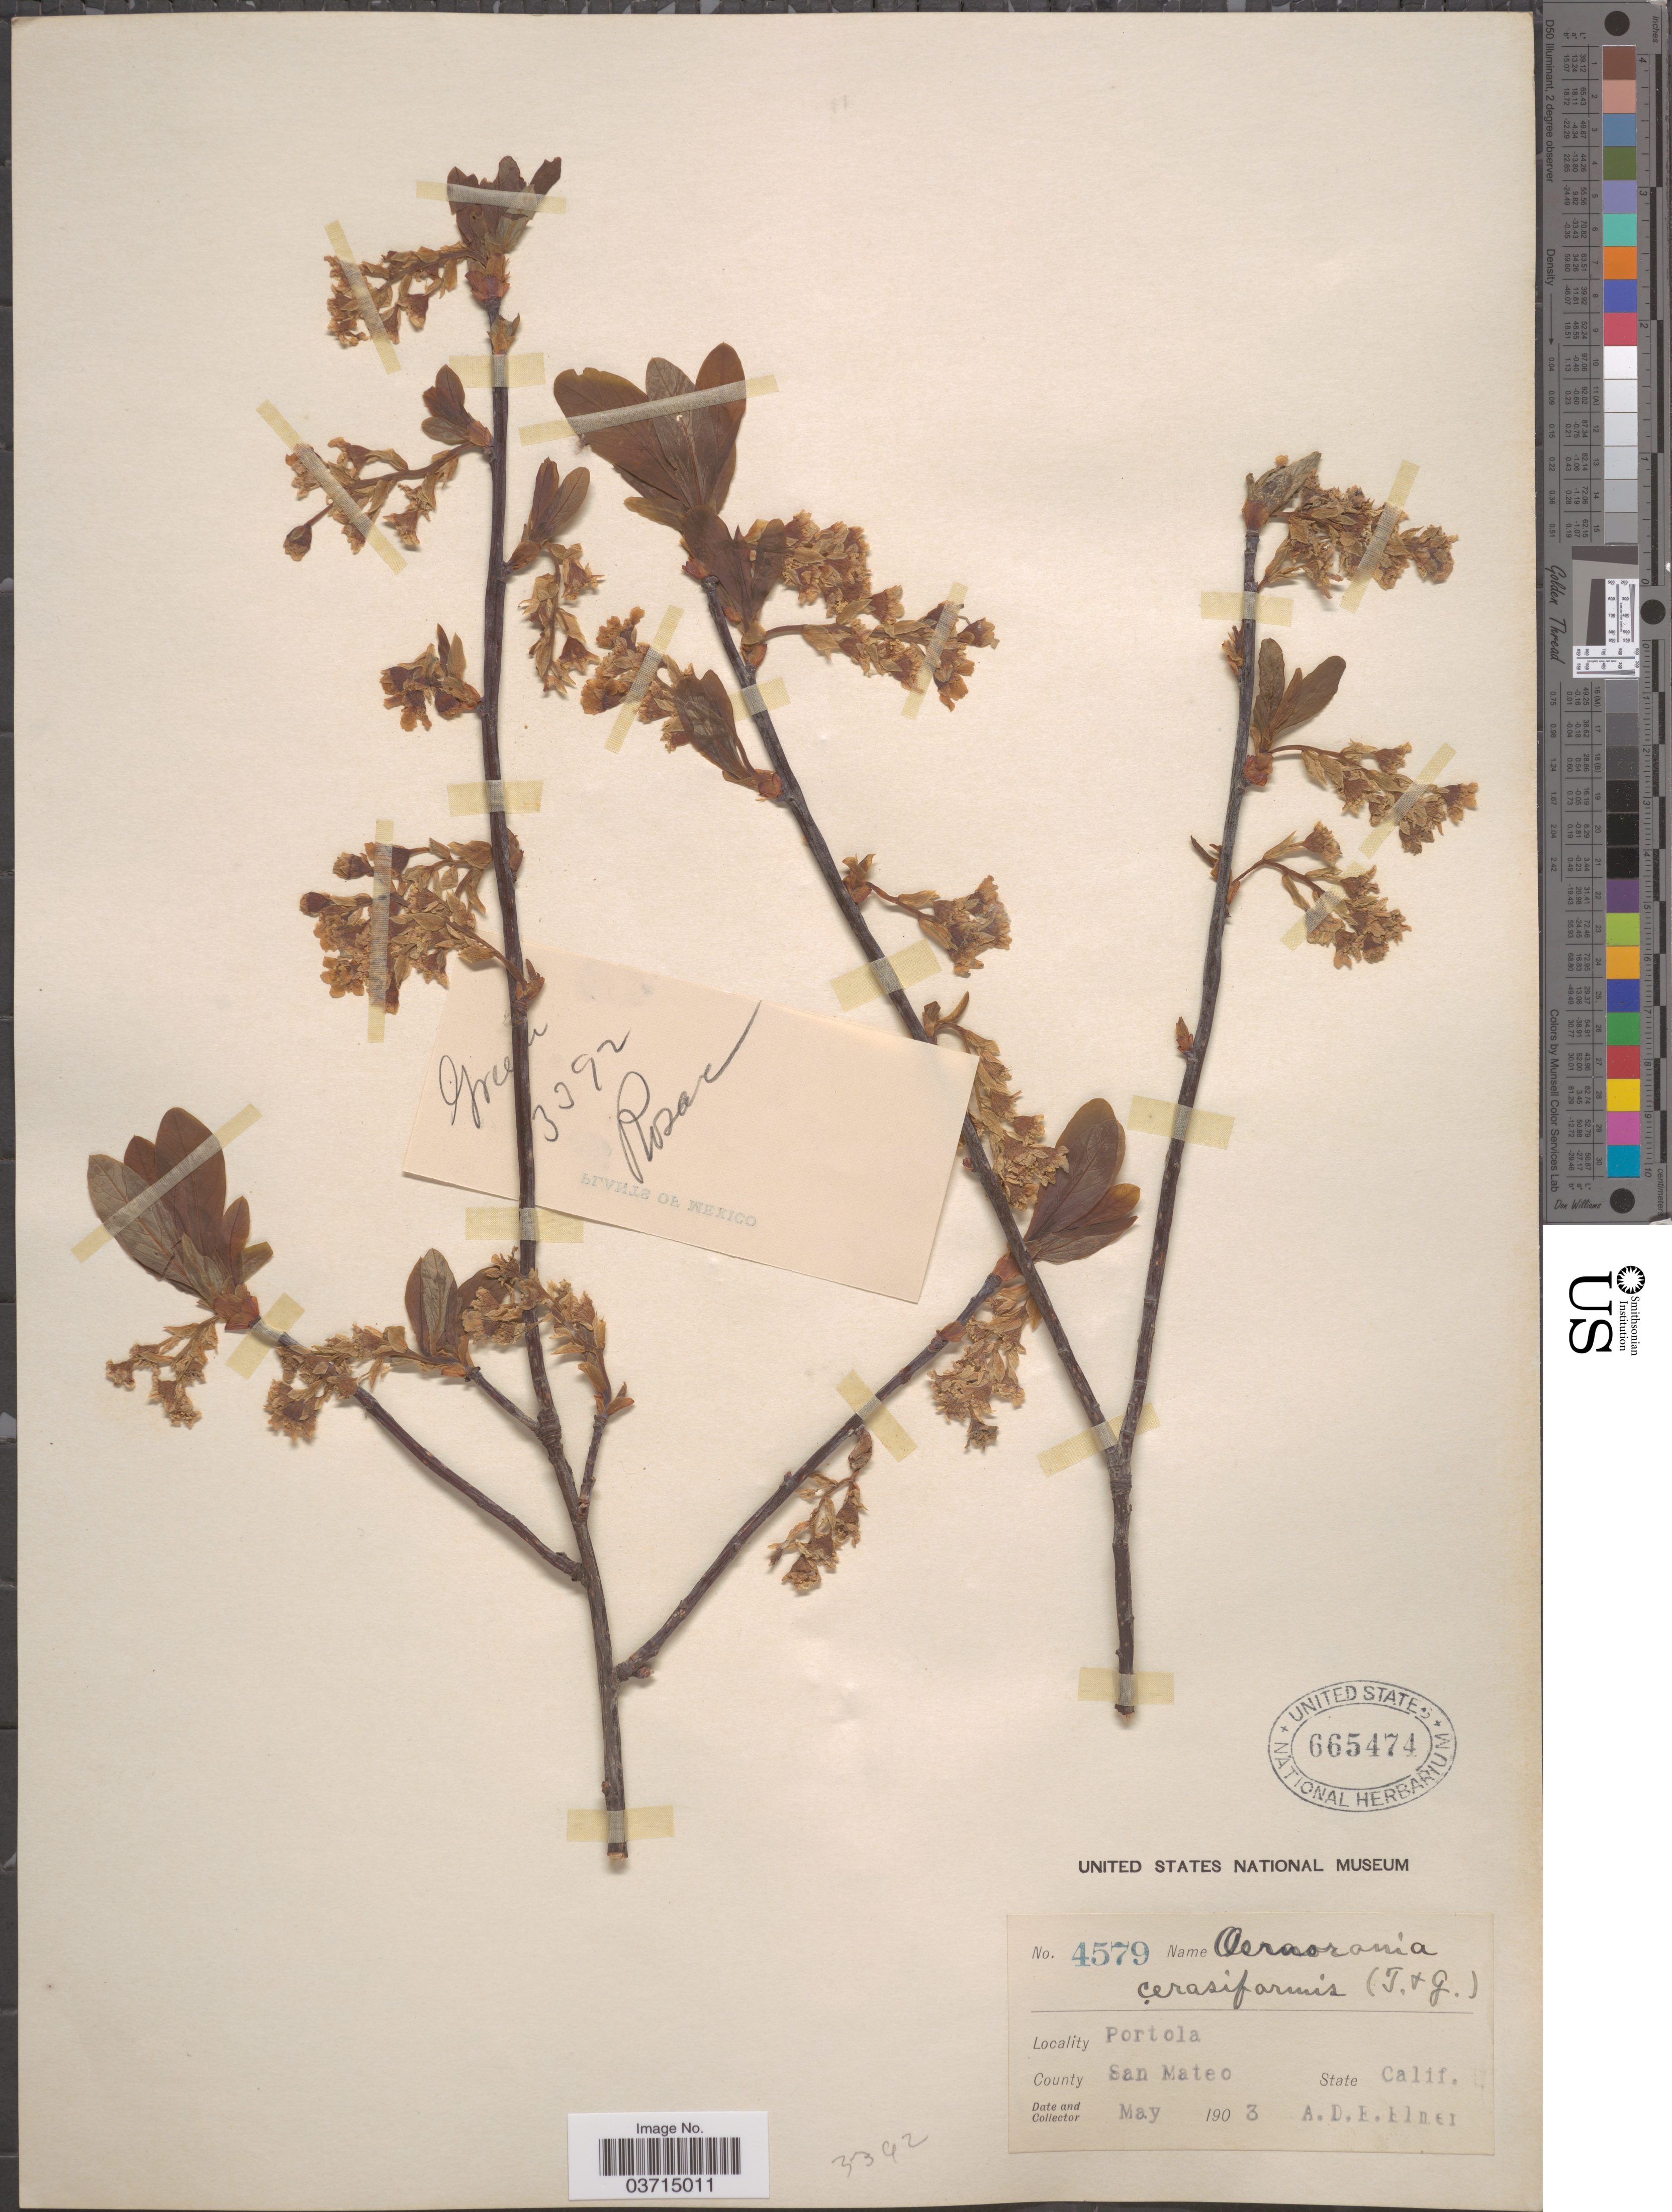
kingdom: Plantae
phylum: Tracheophyta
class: Magnoliopsida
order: Rosales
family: Rosaceae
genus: Oemleria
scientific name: Oemleria cerasiformis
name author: (Torr. & A. Gray ex Hook. & Arn.) J.W. Landon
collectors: A. D. E. Elmer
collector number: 4579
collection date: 1903-05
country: United States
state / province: California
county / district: San Mateo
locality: Portola. County San Mateo.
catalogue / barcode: US 665474